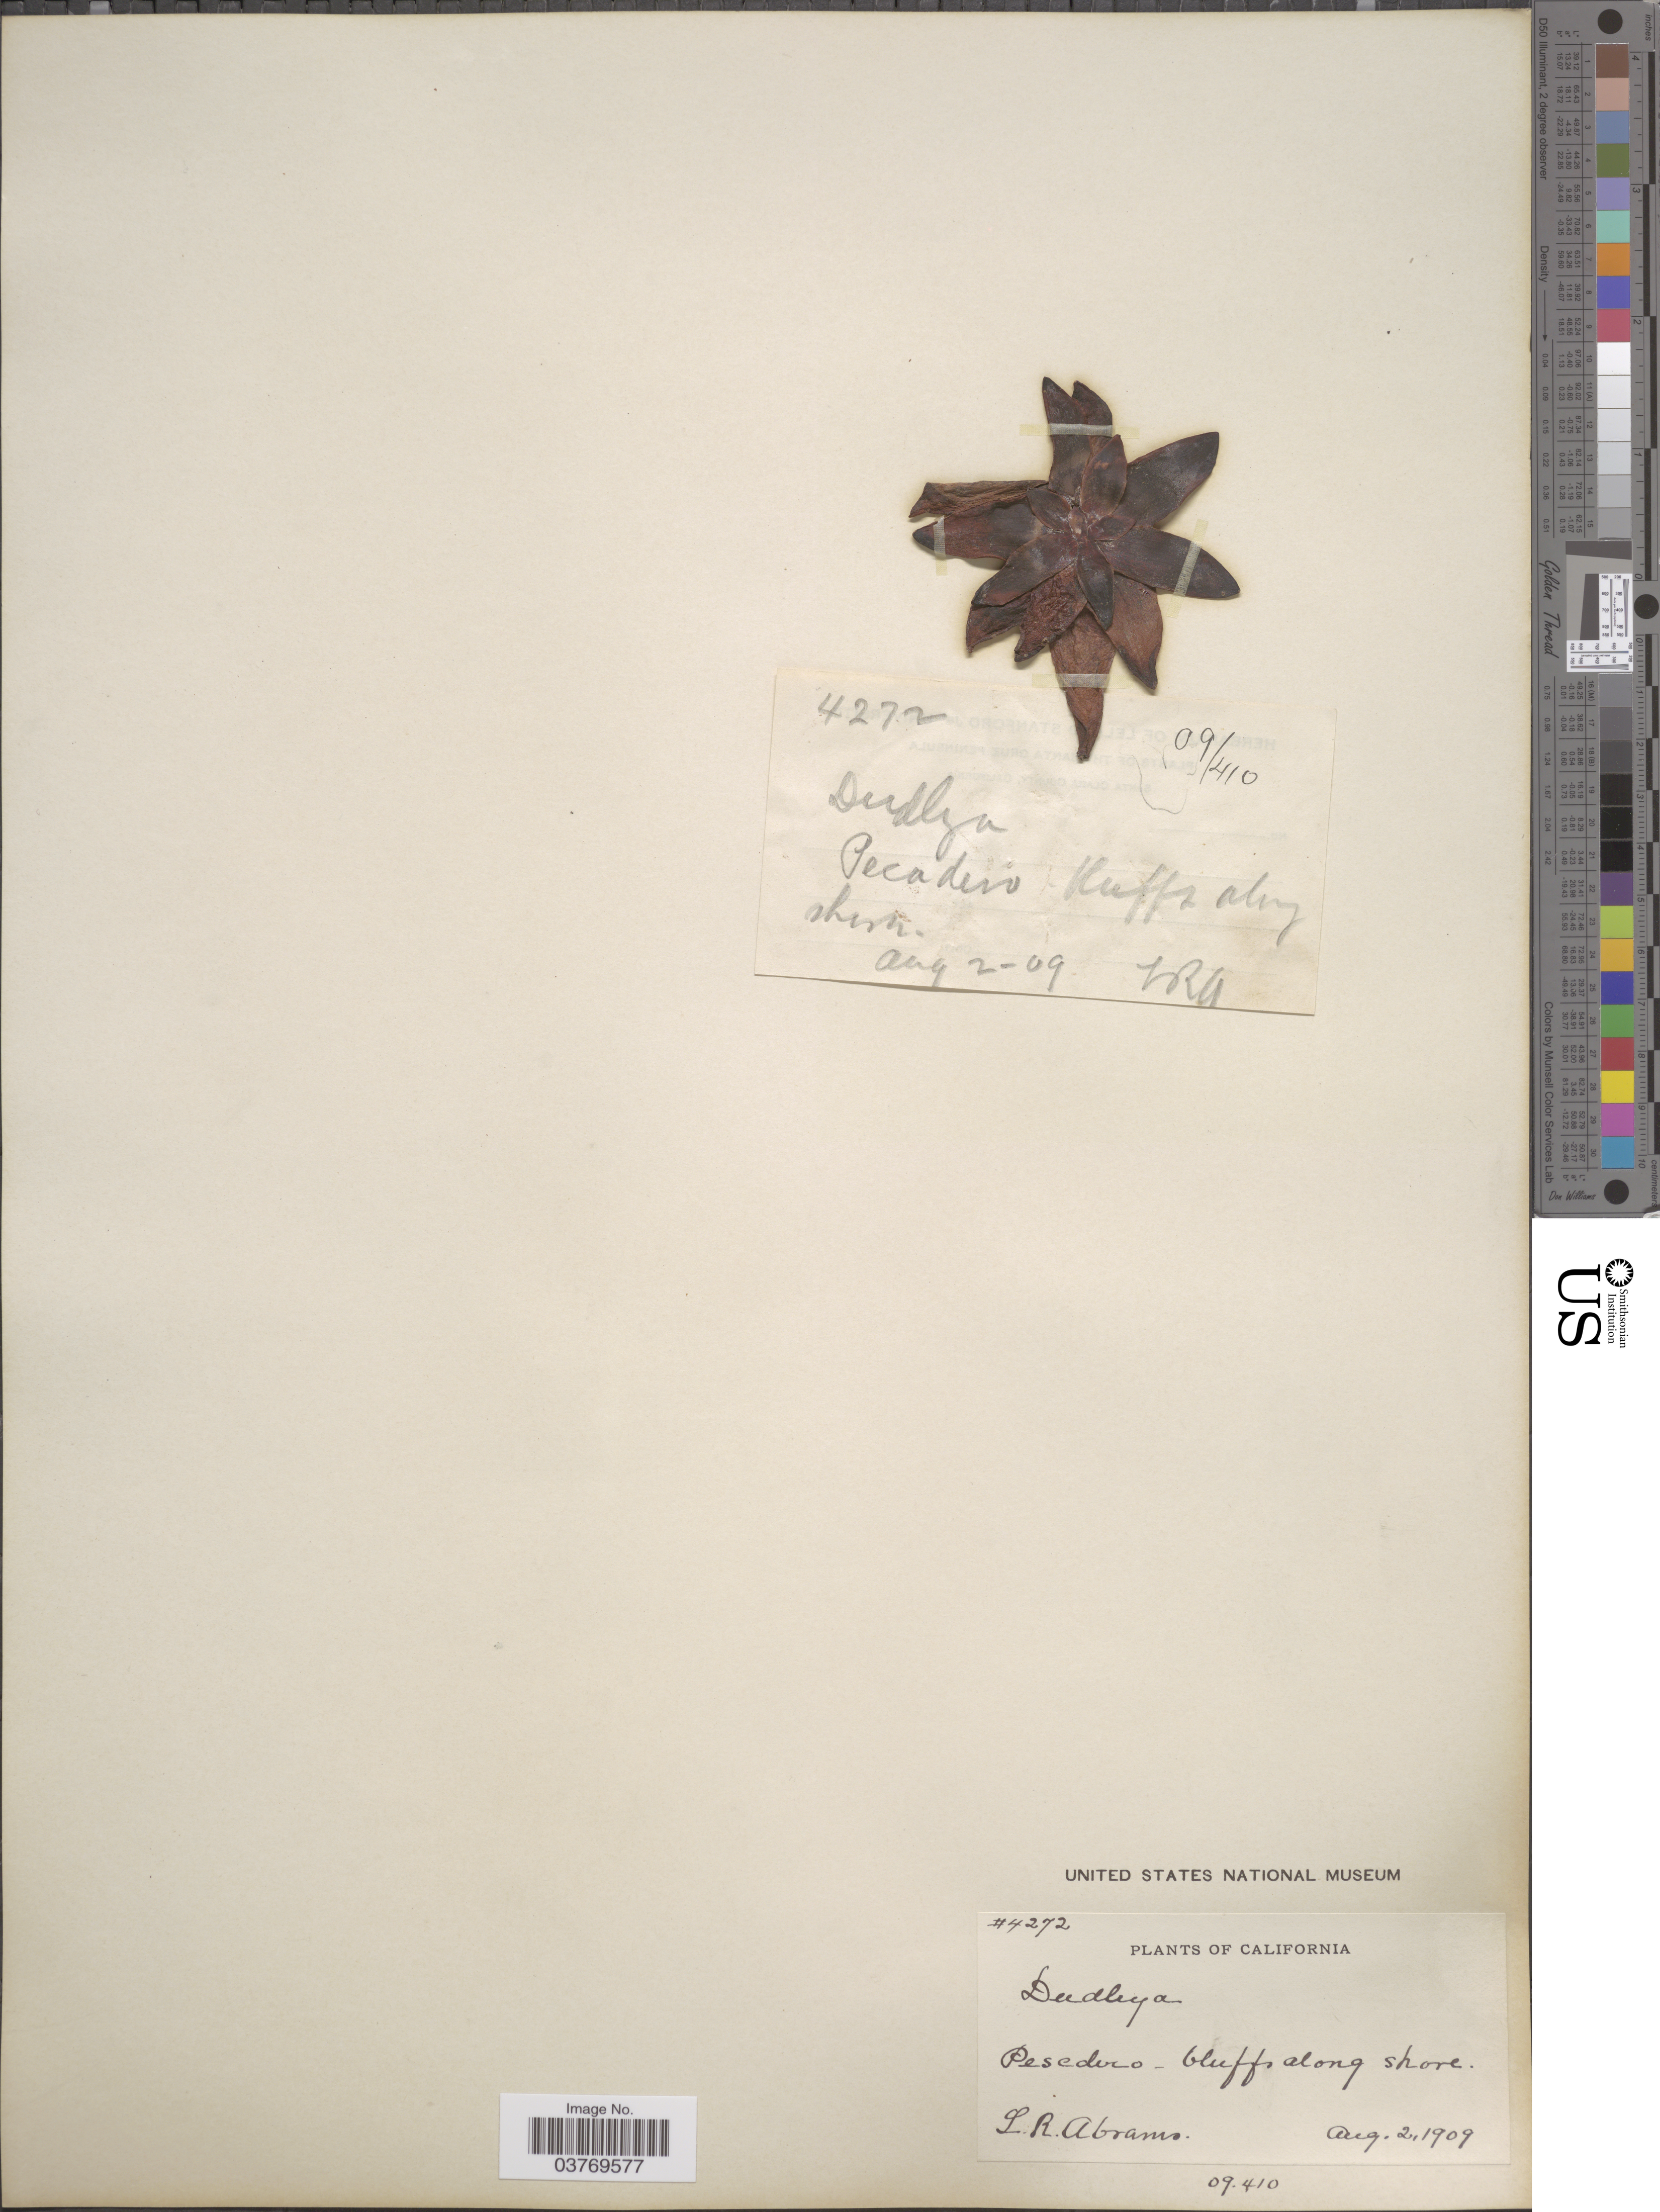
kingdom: Plantae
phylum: Tracheophyta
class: Magnoliopsida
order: Saxifragales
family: Crassulaceae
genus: Dudleya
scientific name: Dudleya caespitosa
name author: (Haw.) Britton & Rose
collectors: L. Abrams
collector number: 4272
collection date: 1909-08-02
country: United States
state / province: California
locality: Pescadero-bluffs along shore.